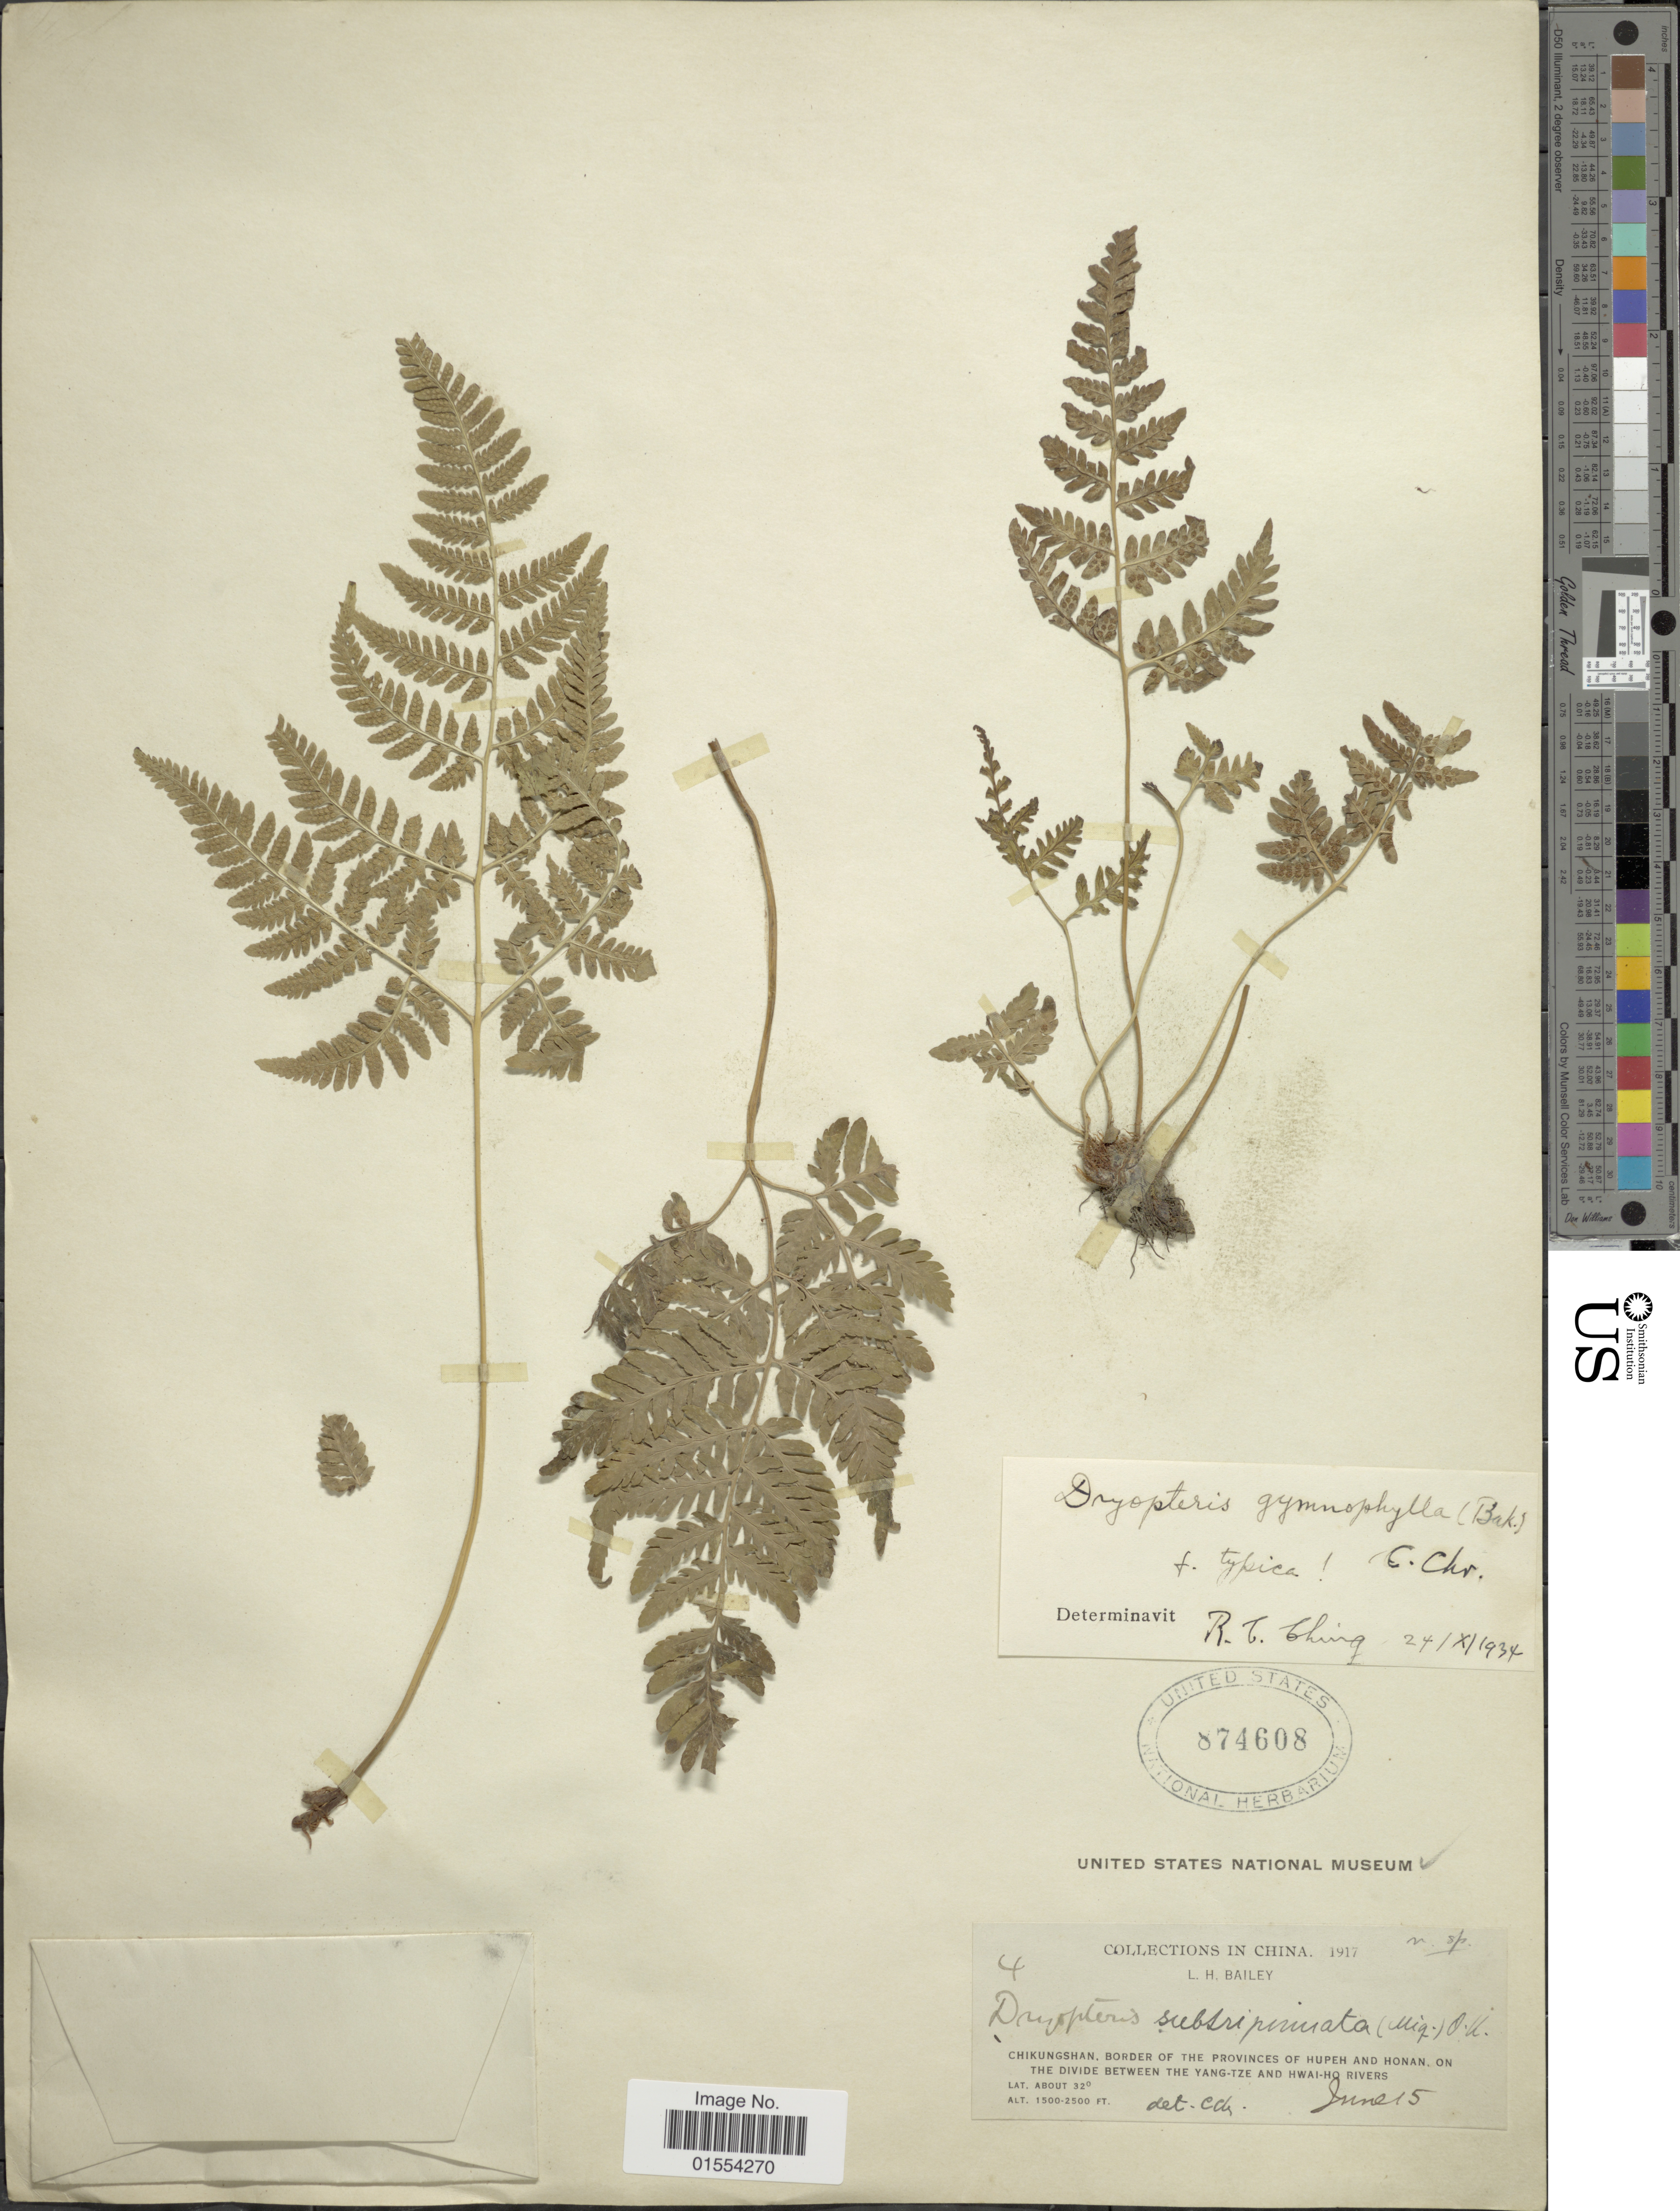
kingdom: Plantae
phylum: Tracheophyta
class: Polypodiopsida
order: Polypodiales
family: Dryopteridaceae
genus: Dryopteris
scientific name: Dryopteris gymnophylla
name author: (Baker) C. Chr.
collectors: L. H. Bailey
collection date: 1917-06-15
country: China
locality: Chickungshan, Border of the Provinces of Hupeh and Honan, on the divide between the Yang-tze and Hwai-Ho Rivers.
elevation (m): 457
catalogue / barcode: US 874608